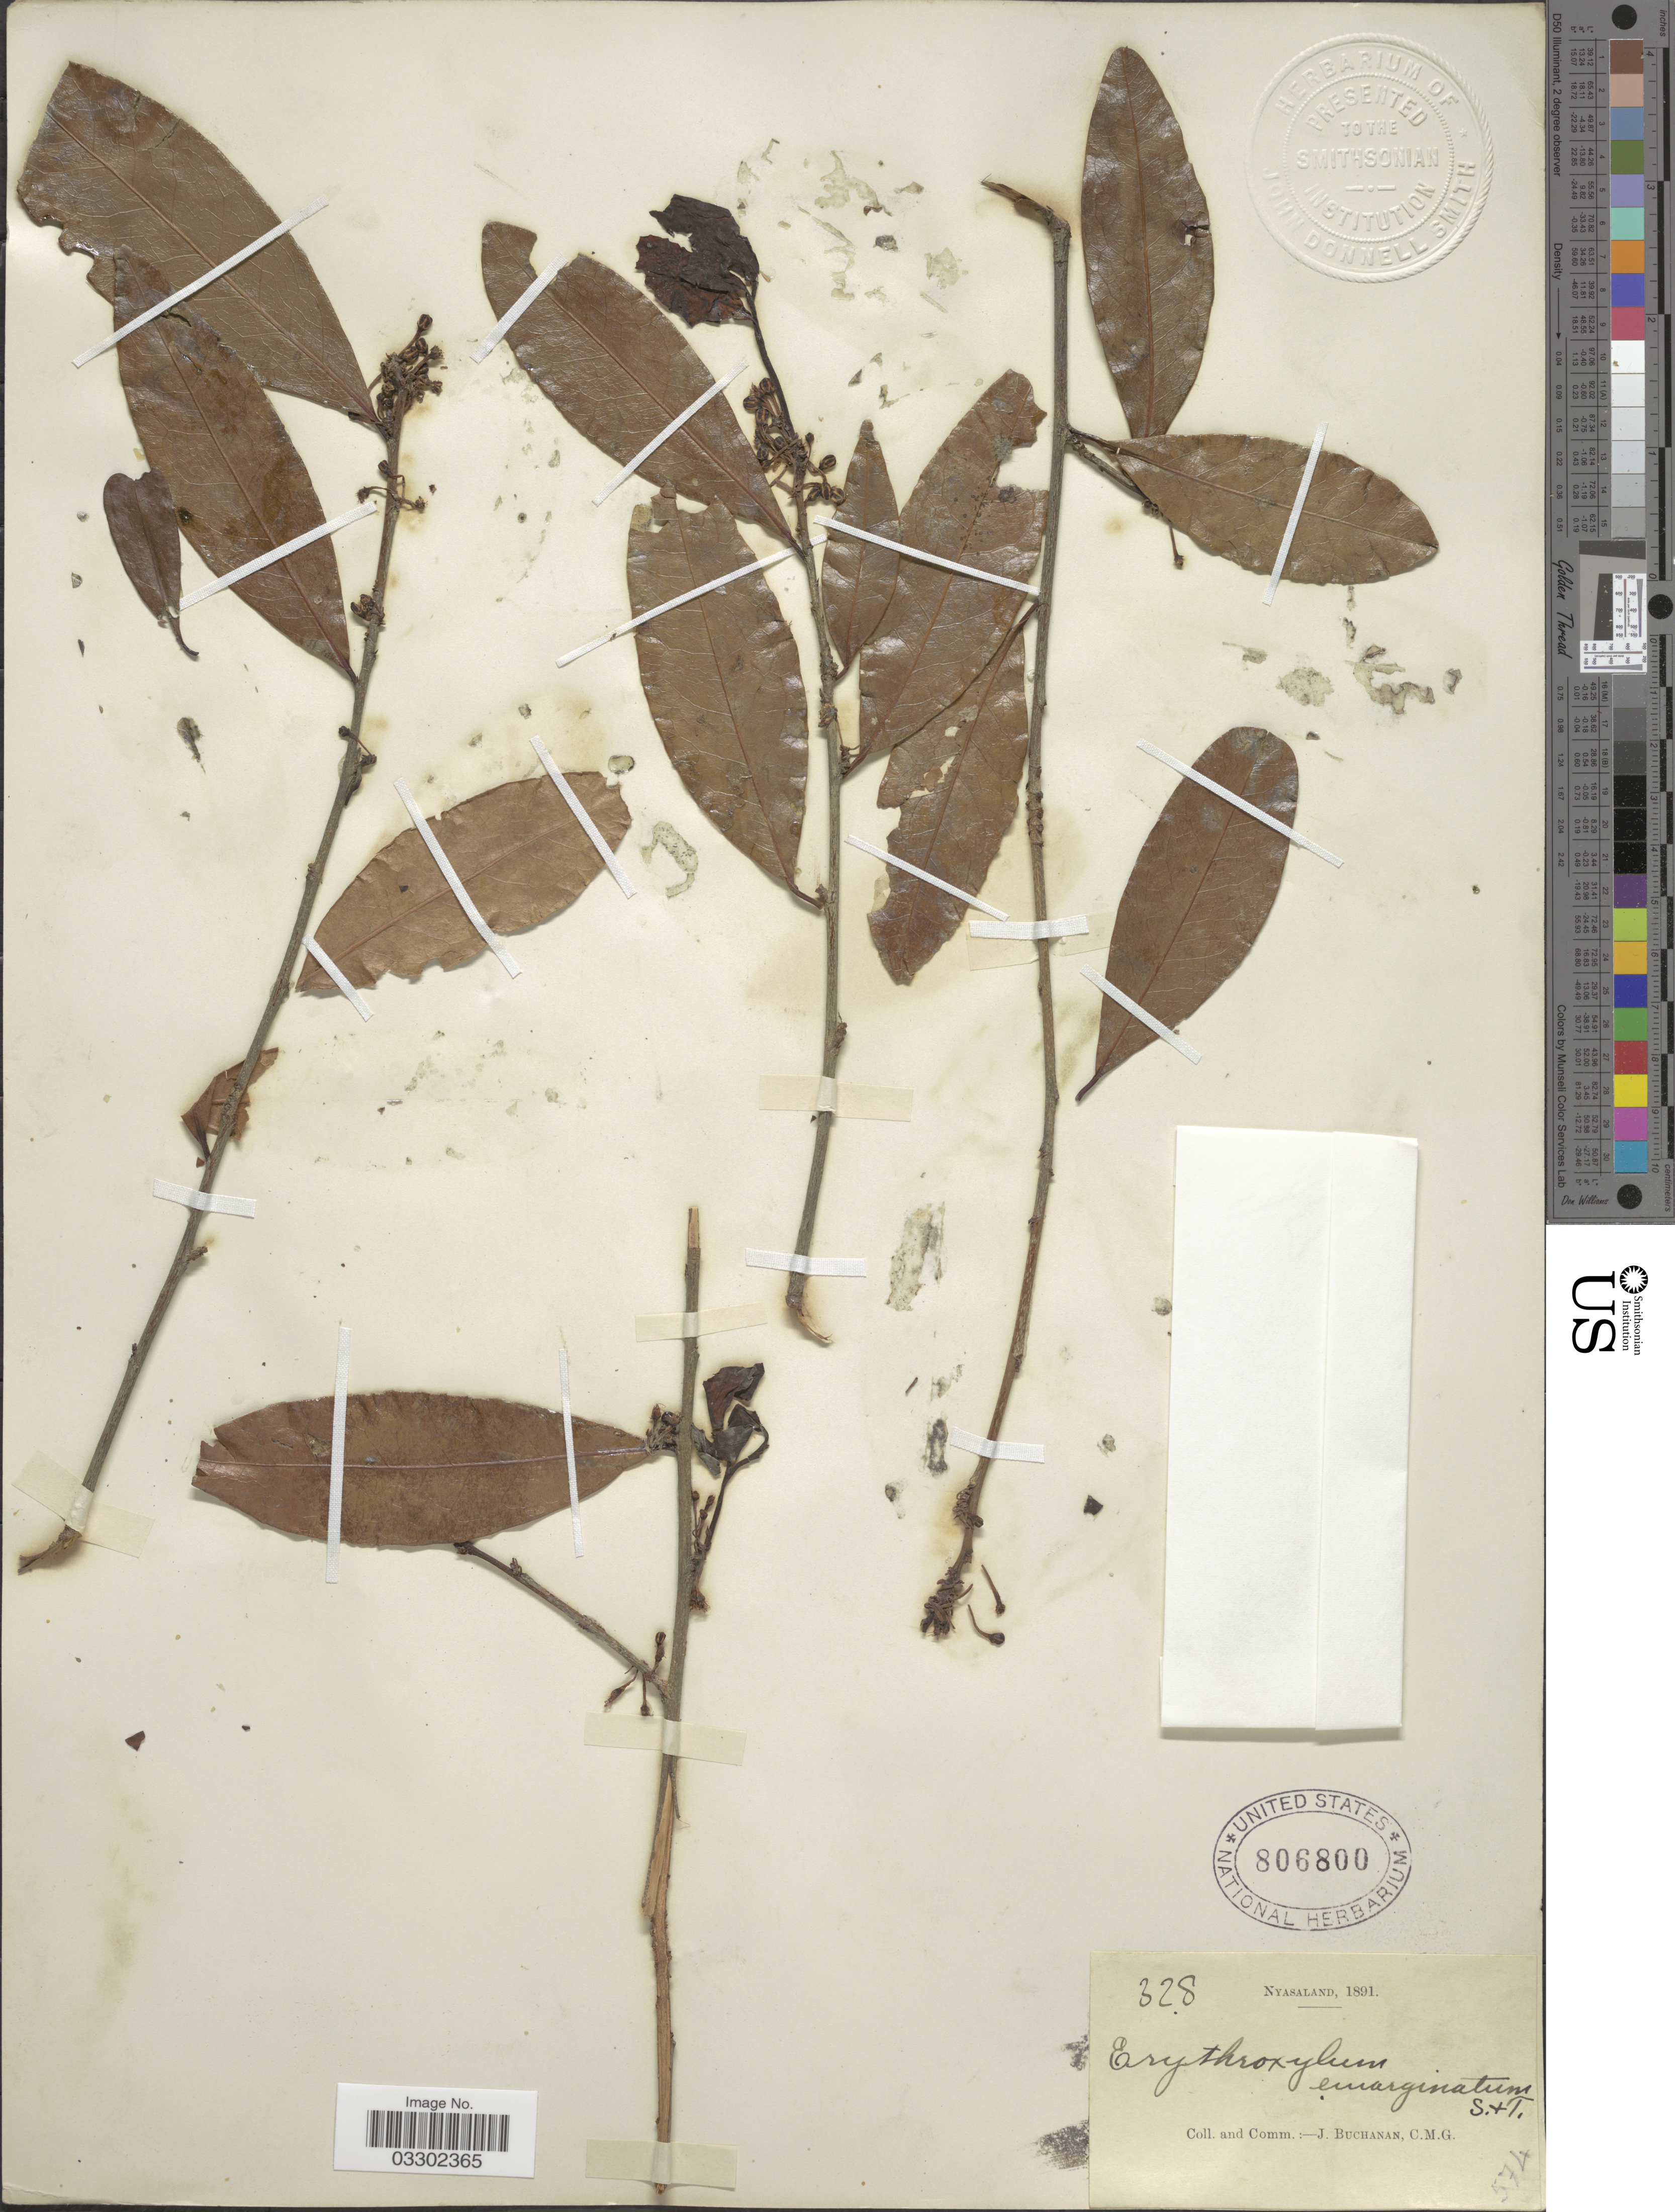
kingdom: Plantae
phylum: Tracheophyta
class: Magnoliopsida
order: Malpighiales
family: Erythroxylaceae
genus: Erythroxylum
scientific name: Erythroxylum emarginatum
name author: Thonn.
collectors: J. Buchanan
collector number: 328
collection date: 1891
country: Malawi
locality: Nyasaland.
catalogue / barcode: US 806800